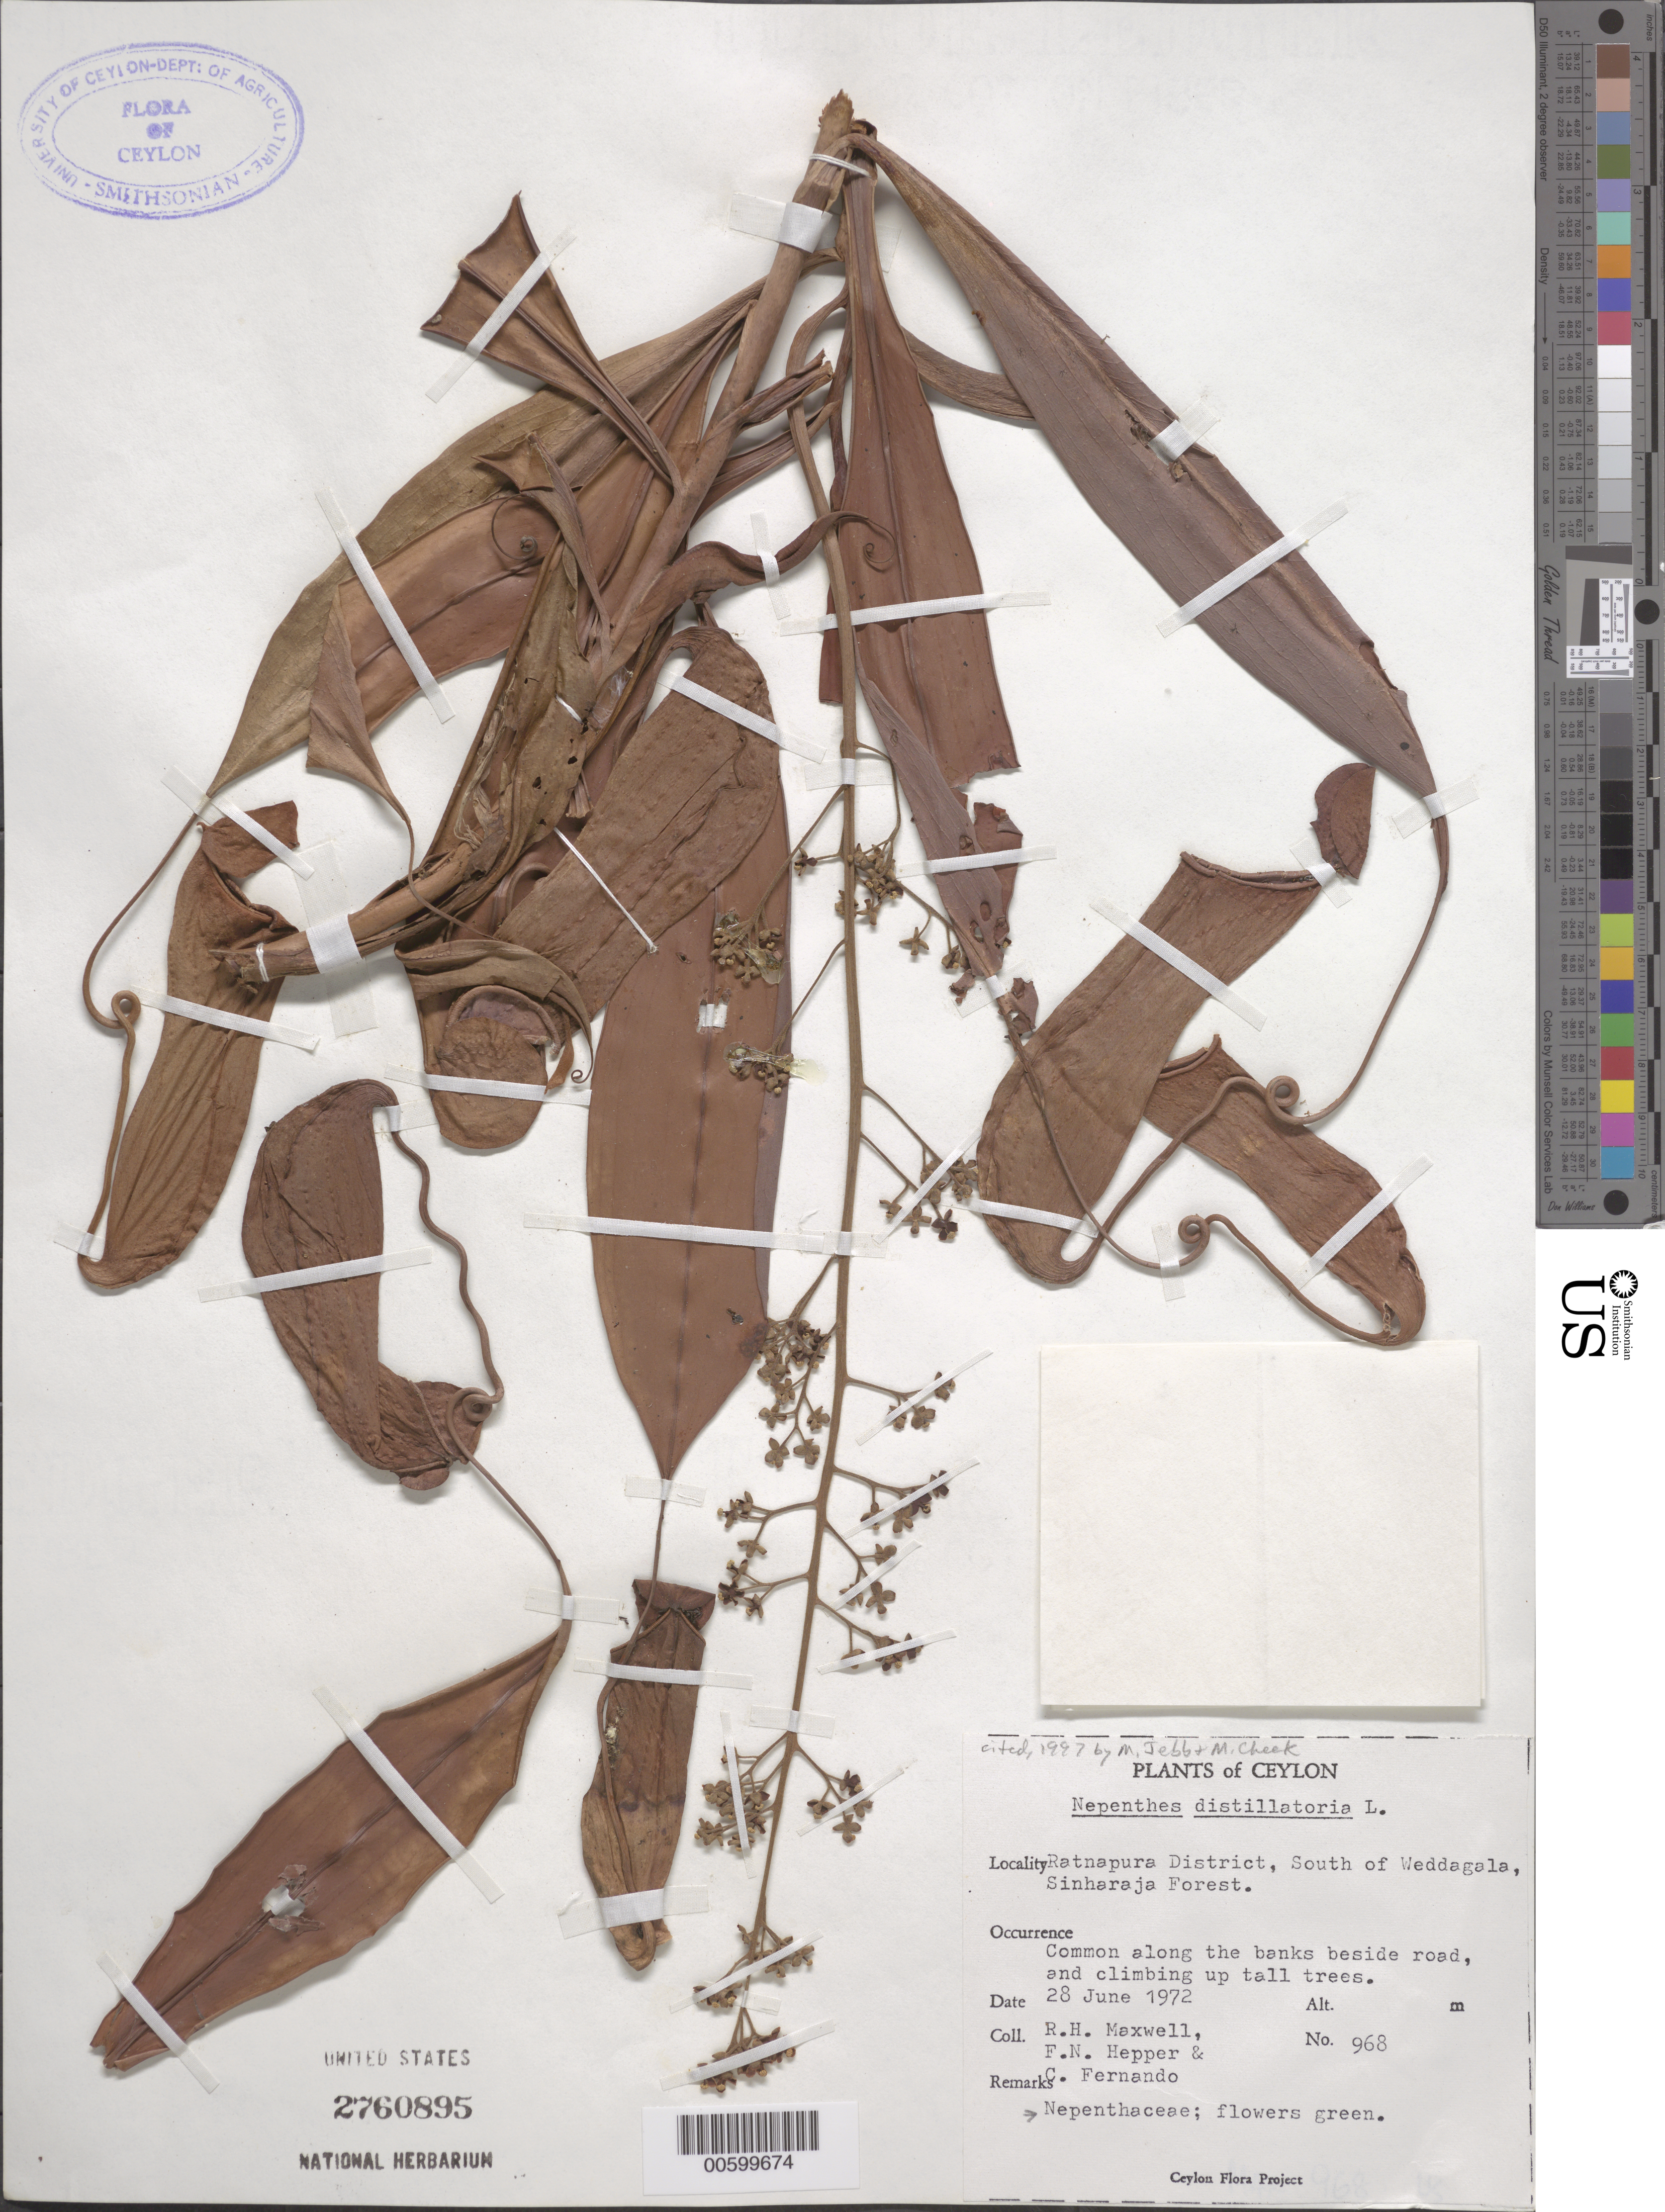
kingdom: Plantae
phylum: Tracheophyta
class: Magnoliopsida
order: Caryophyllales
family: Nepenthaceae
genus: Nepenthes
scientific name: Nepenthes distillatoria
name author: L.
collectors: R. H. Maxwell, F. Hepper & C. Fernando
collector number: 968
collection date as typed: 28 Jun 1972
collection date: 1972-06-28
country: Sri Lanka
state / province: Sabaragamuwa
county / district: Ratnapura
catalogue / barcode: US 2760895